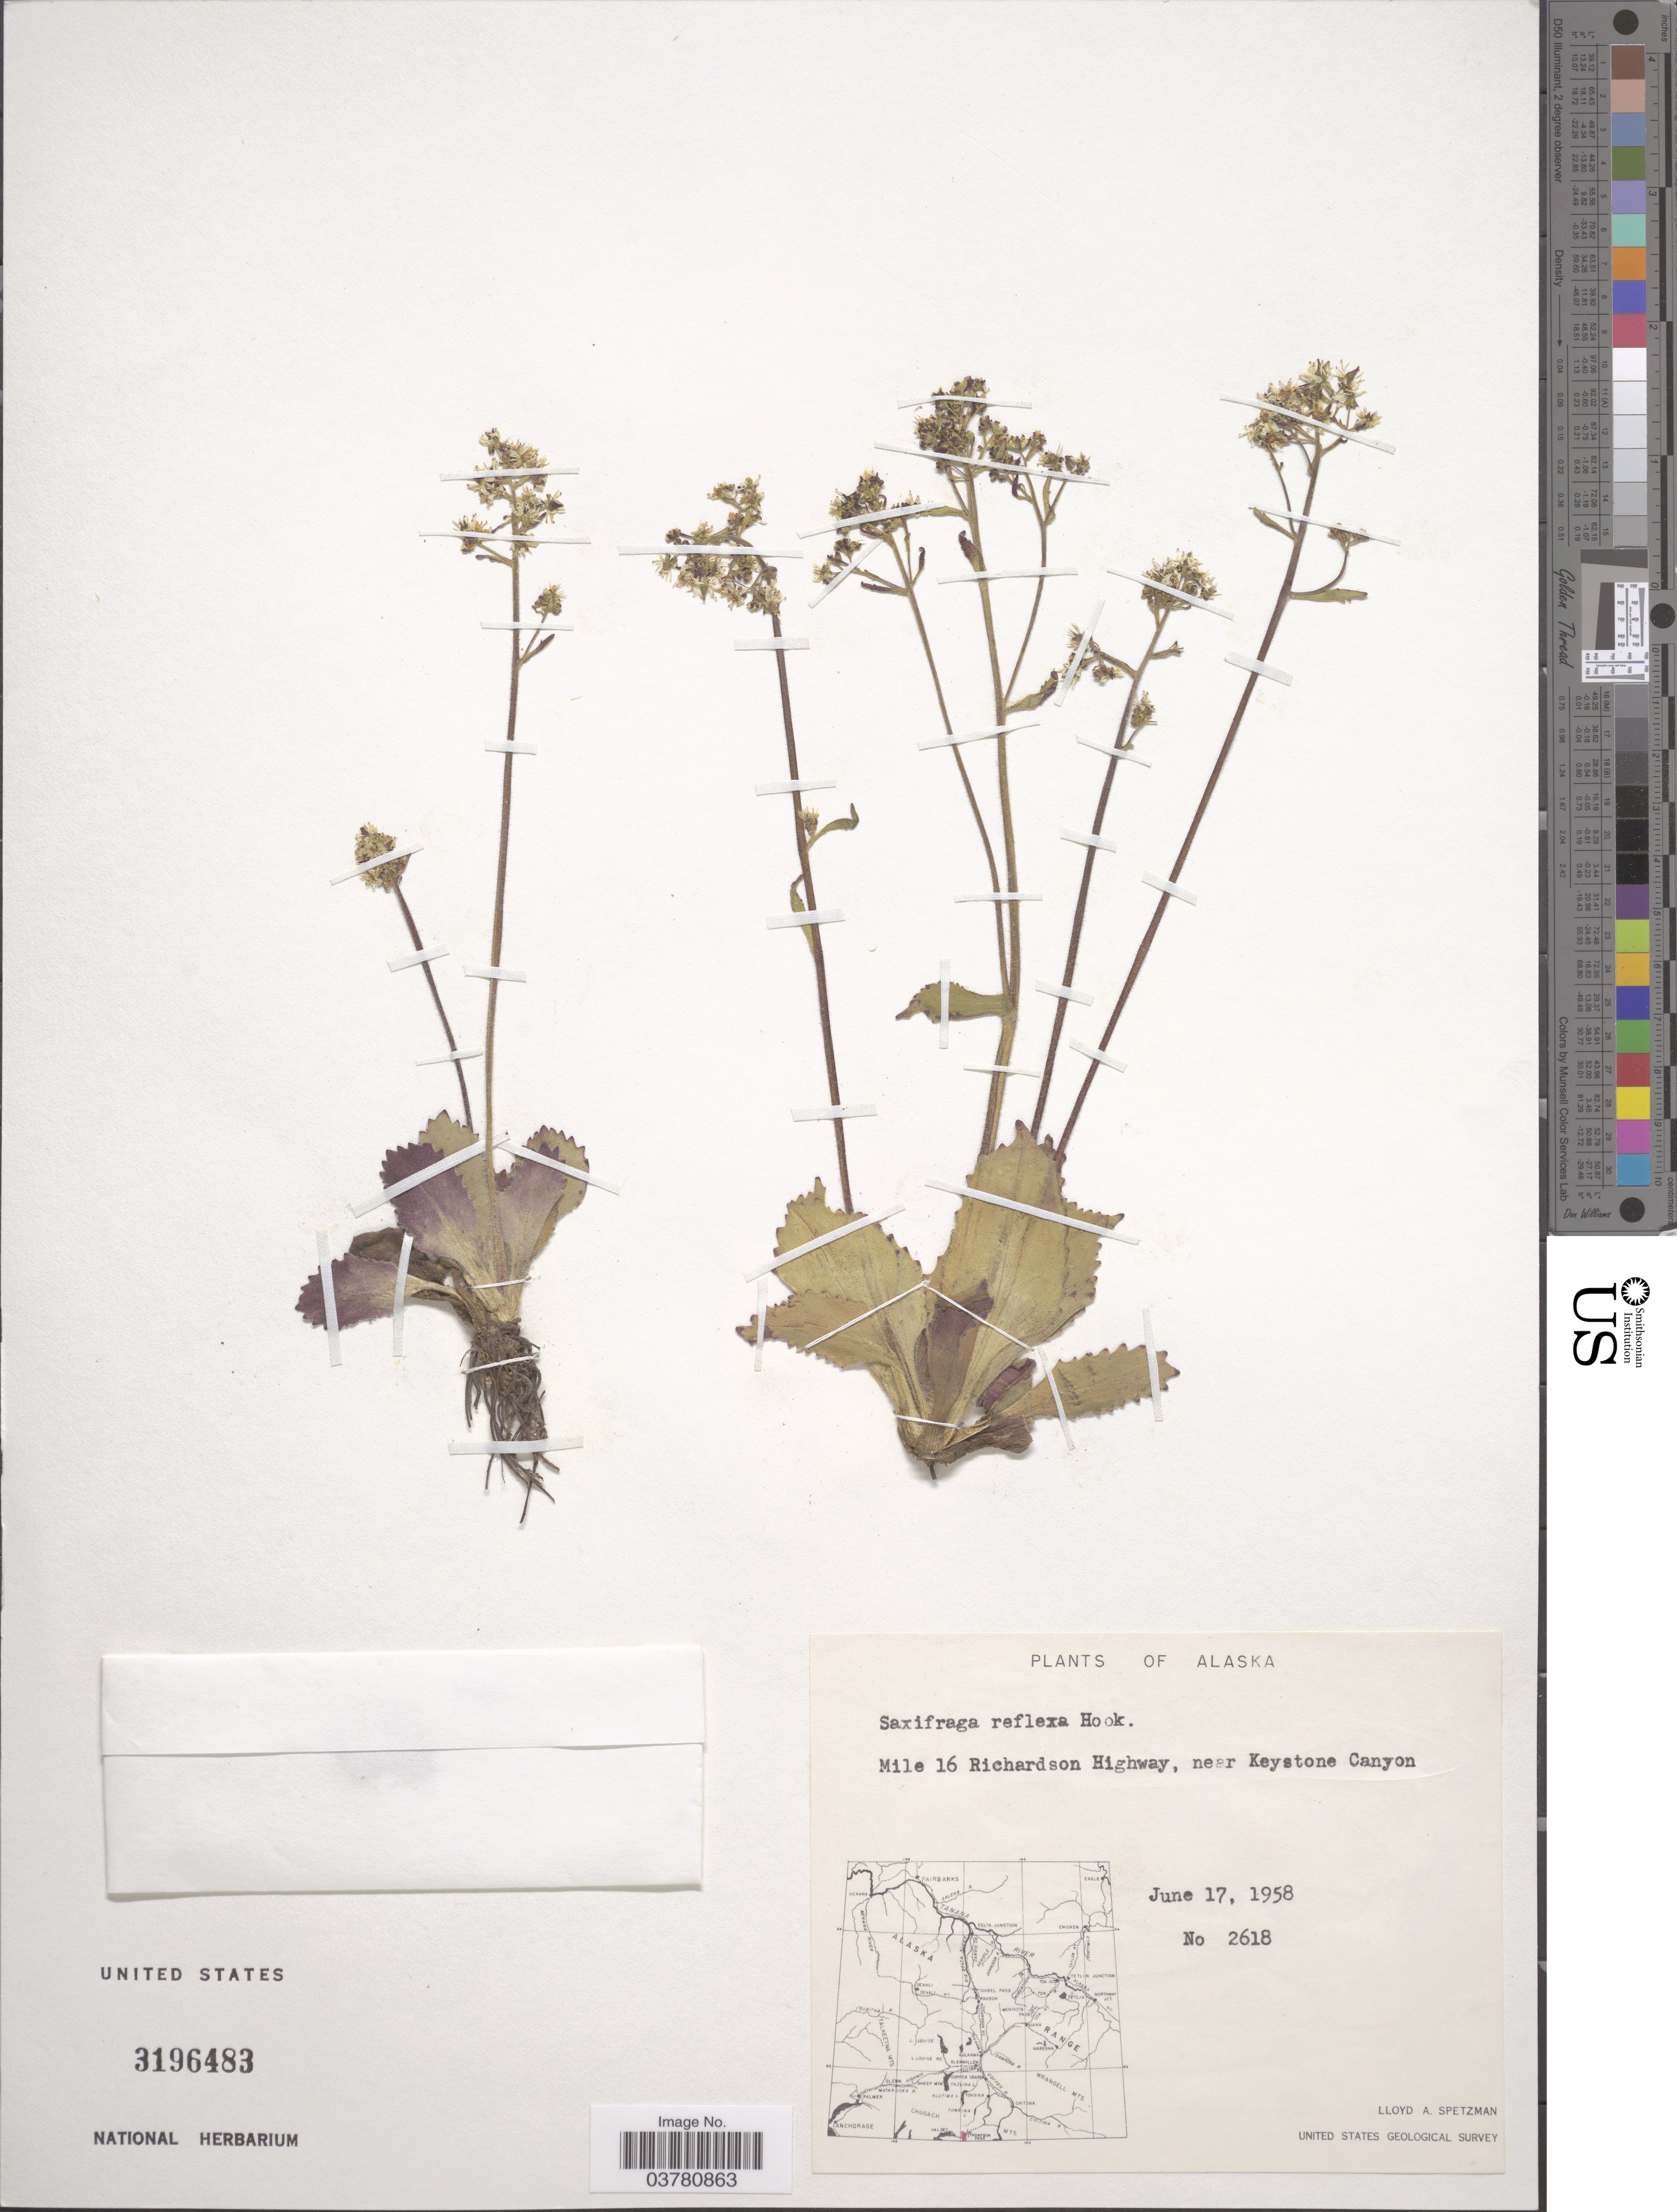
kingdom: Plantae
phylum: Tracheophyta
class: Magnoliopsida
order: Saxifragales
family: Saxifragaceae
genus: Micranthes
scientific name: Micranthes reflexa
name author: (Hook.) Small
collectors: L. Spetzman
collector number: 2618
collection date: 1958-06-17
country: United States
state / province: Alaska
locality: Mile 16 Richardson Highway, near Keystone Canyon. United States Geological Survey.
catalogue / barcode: US 3196483